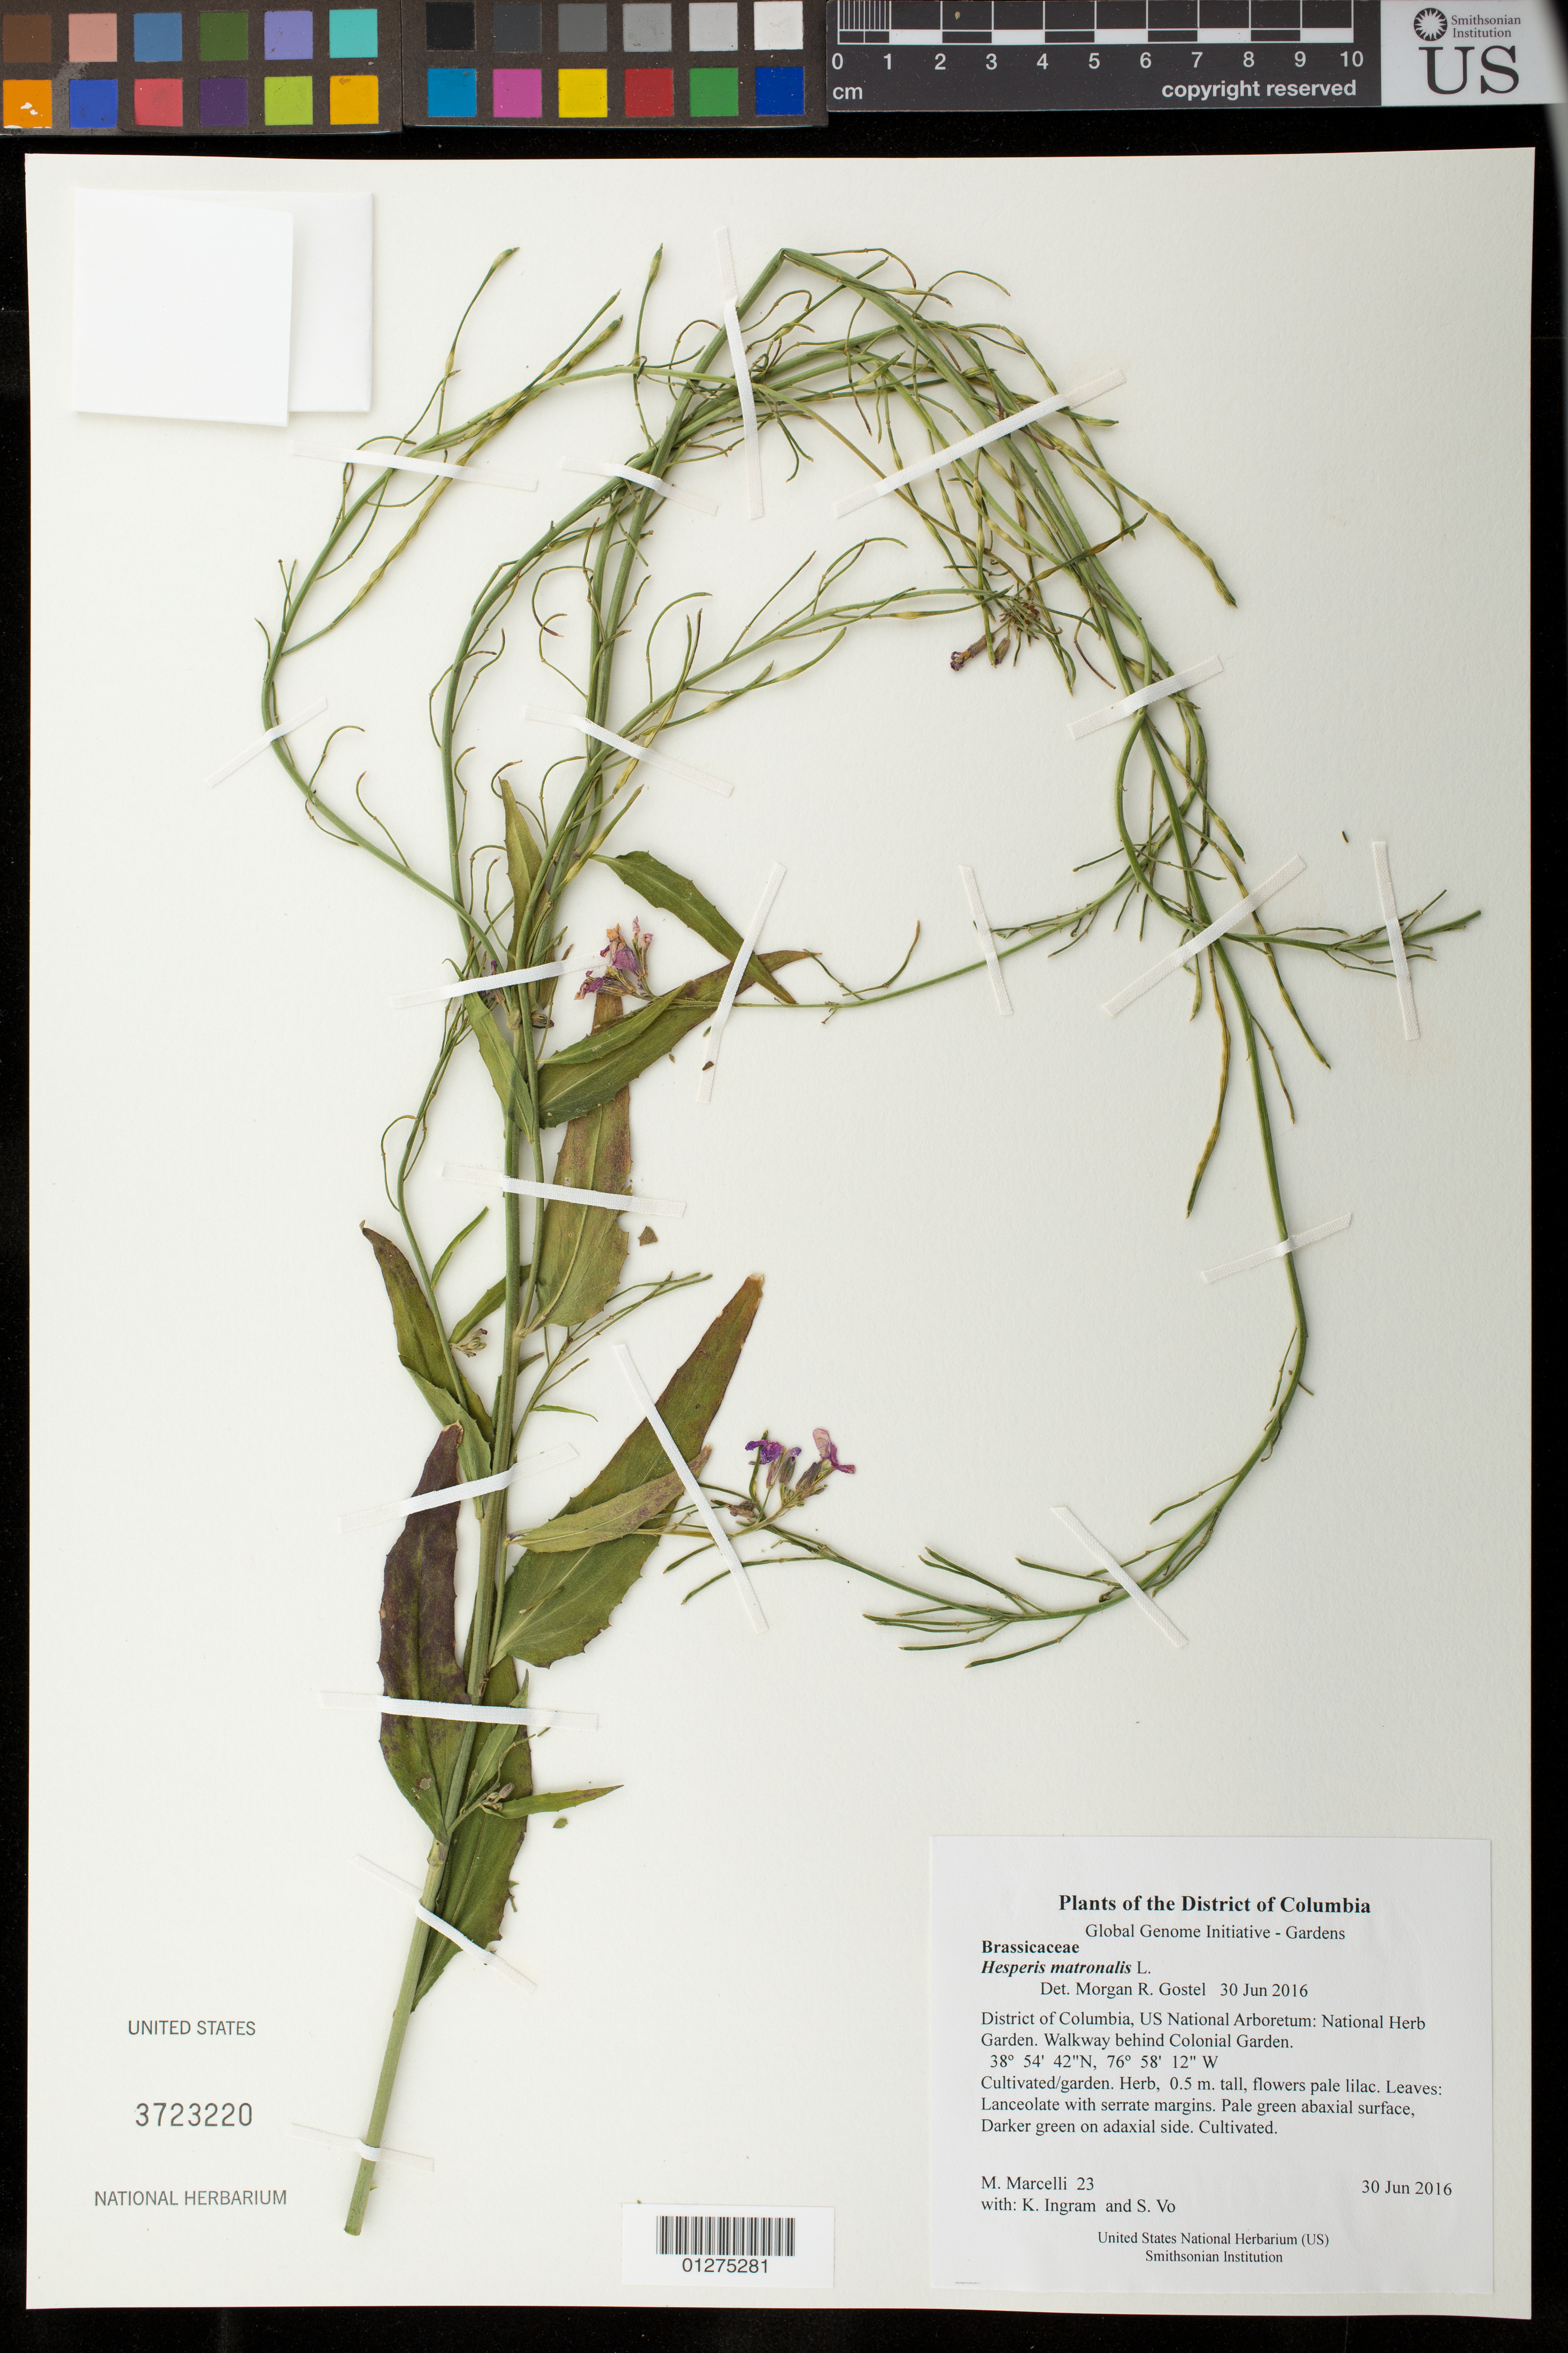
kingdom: Plantae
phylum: Tracheophyta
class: Magnoliopsida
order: Brassicales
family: Brassicaceae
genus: Hesperis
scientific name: Hesperis matronalis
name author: L.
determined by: Gostel, Morgan R., (BRIT), Botanical Research Institute of Texas (UNITED STATES)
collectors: M. Marcelli, K. S. Ingram & S. Vo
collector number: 23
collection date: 2016-06-30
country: United States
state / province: District of Columbia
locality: US National Arboretum: National Herb Garden. Walkway behind Colonial Garden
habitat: Cultivated/garden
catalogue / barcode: US 3723220